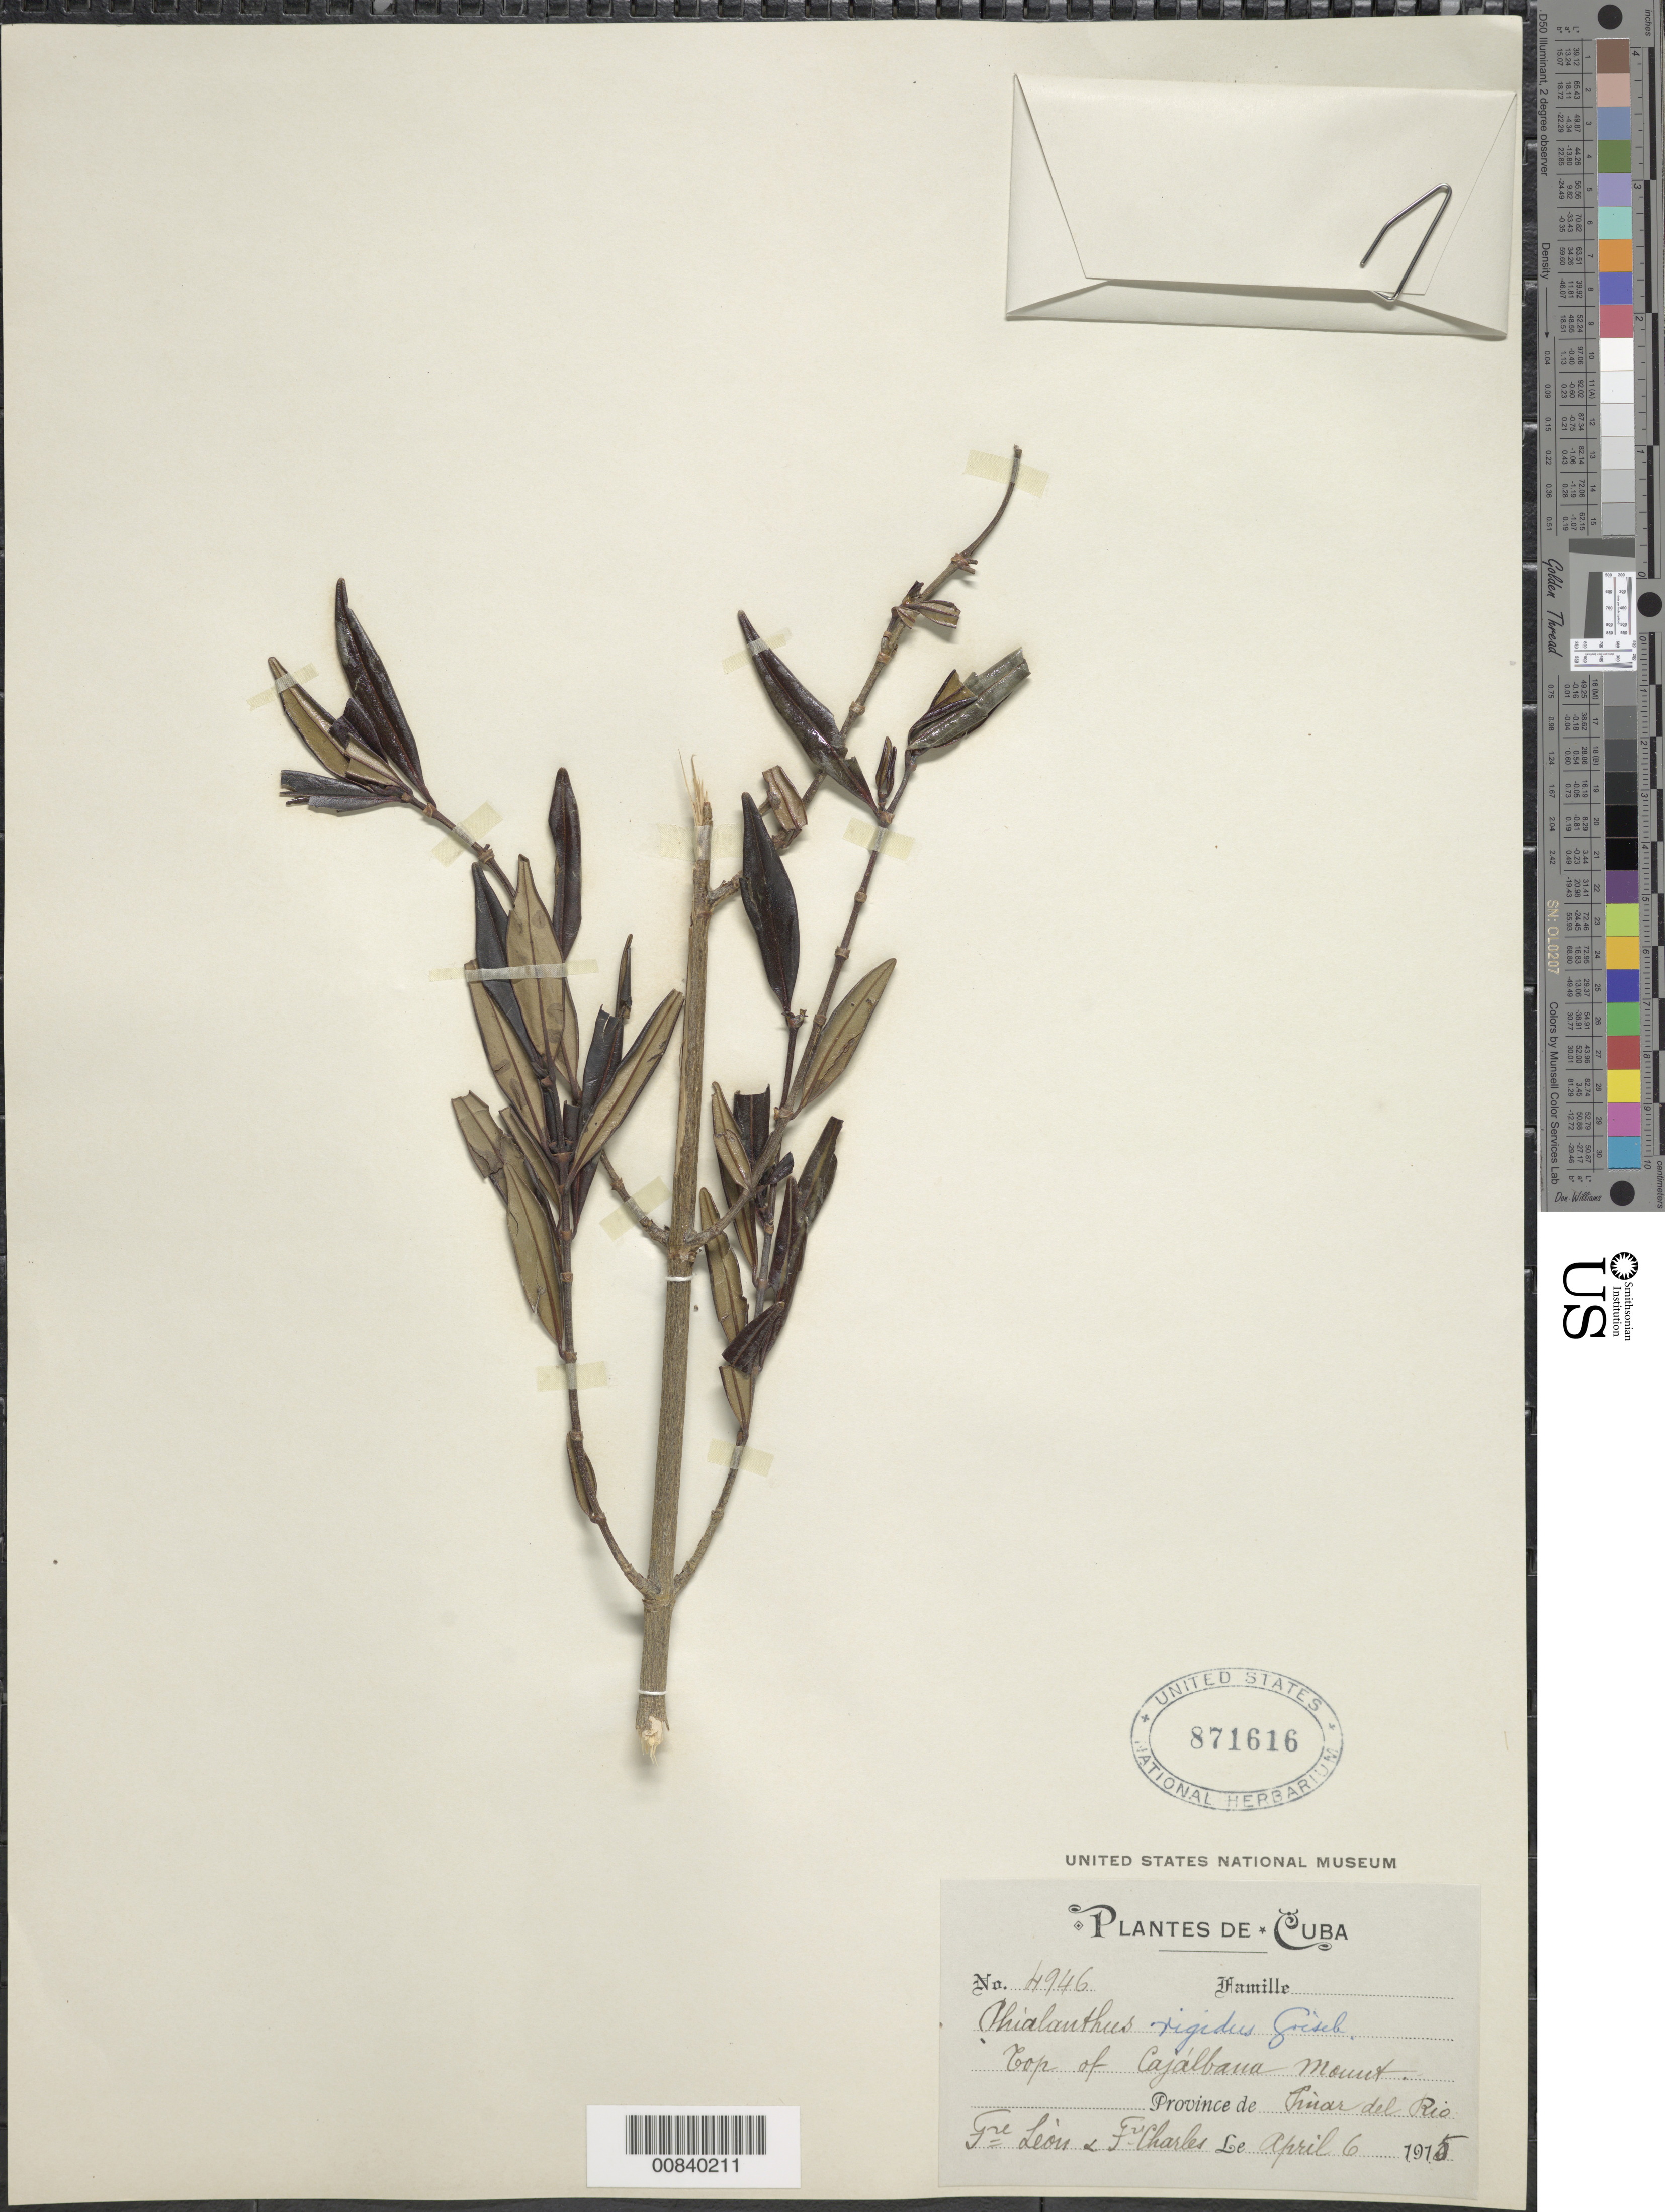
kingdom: Plantae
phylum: Tracheophyta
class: Magnoliopsida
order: Gentianales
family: Rubiaceae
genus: Phialanthus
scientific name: Phialanthus stillans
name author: Griseb.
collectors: Bro. León & B. Charles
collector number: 4946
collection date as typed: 06 Apr 1915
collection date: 1915-04-06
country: Cuba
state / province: Pinar del Río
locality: Top of Cajábana Mount.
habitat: Montane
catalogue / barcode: US 871616